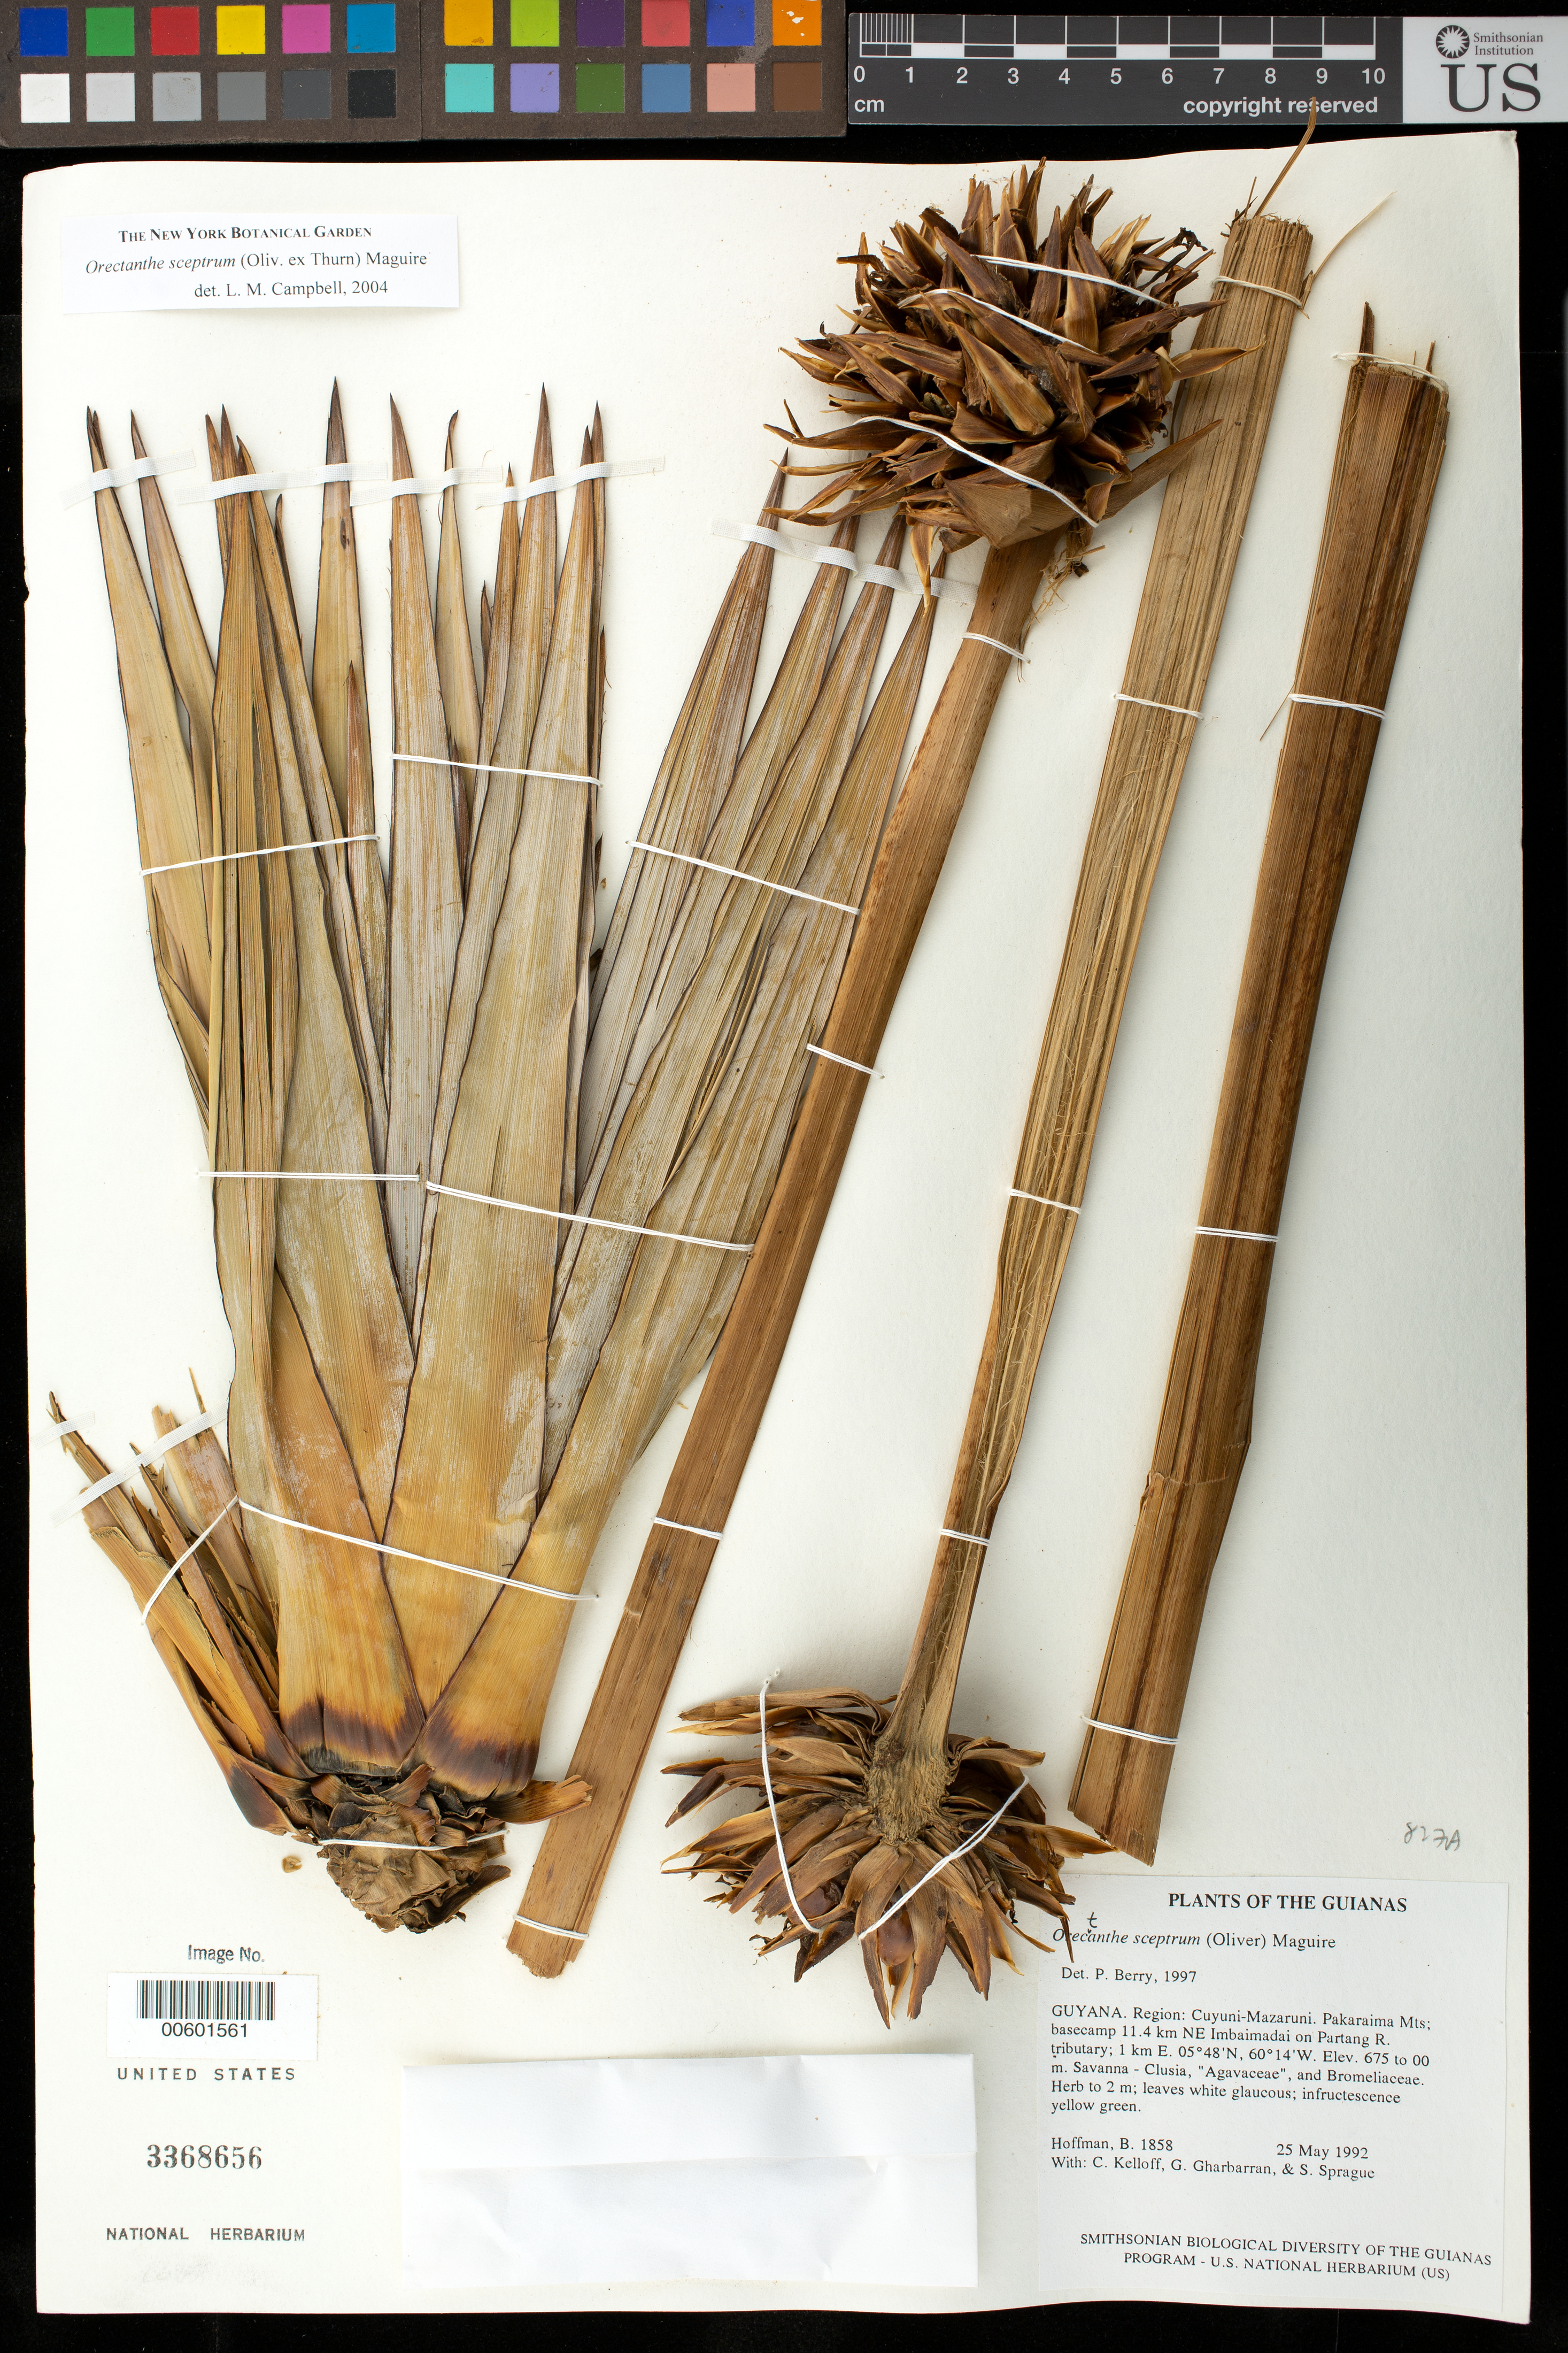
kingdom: Plantae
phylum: Tracheophyta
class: Liliopsida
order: Poales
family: Xyridaceae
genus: Orectanthe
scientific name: Orectanthe sceptrum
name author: (Oliv.) Maguire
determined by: Campbell, L. M.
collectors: B. Hoffman, C. L. Kelloff, G. Gharbarran & S. Sprague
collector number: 1858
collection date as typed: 25 May 1992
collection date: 1992-05-25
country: Guyana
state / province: Cuyuni-Mazaruni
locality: Pakaraima Mts; basecamp 11.4 km NE Imbaimadai on Partang River tributary; 1 km E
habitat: Savanna - Clusia, "Agavaceae", and Bromeliaceae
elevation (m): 675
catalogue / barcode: US 3368656